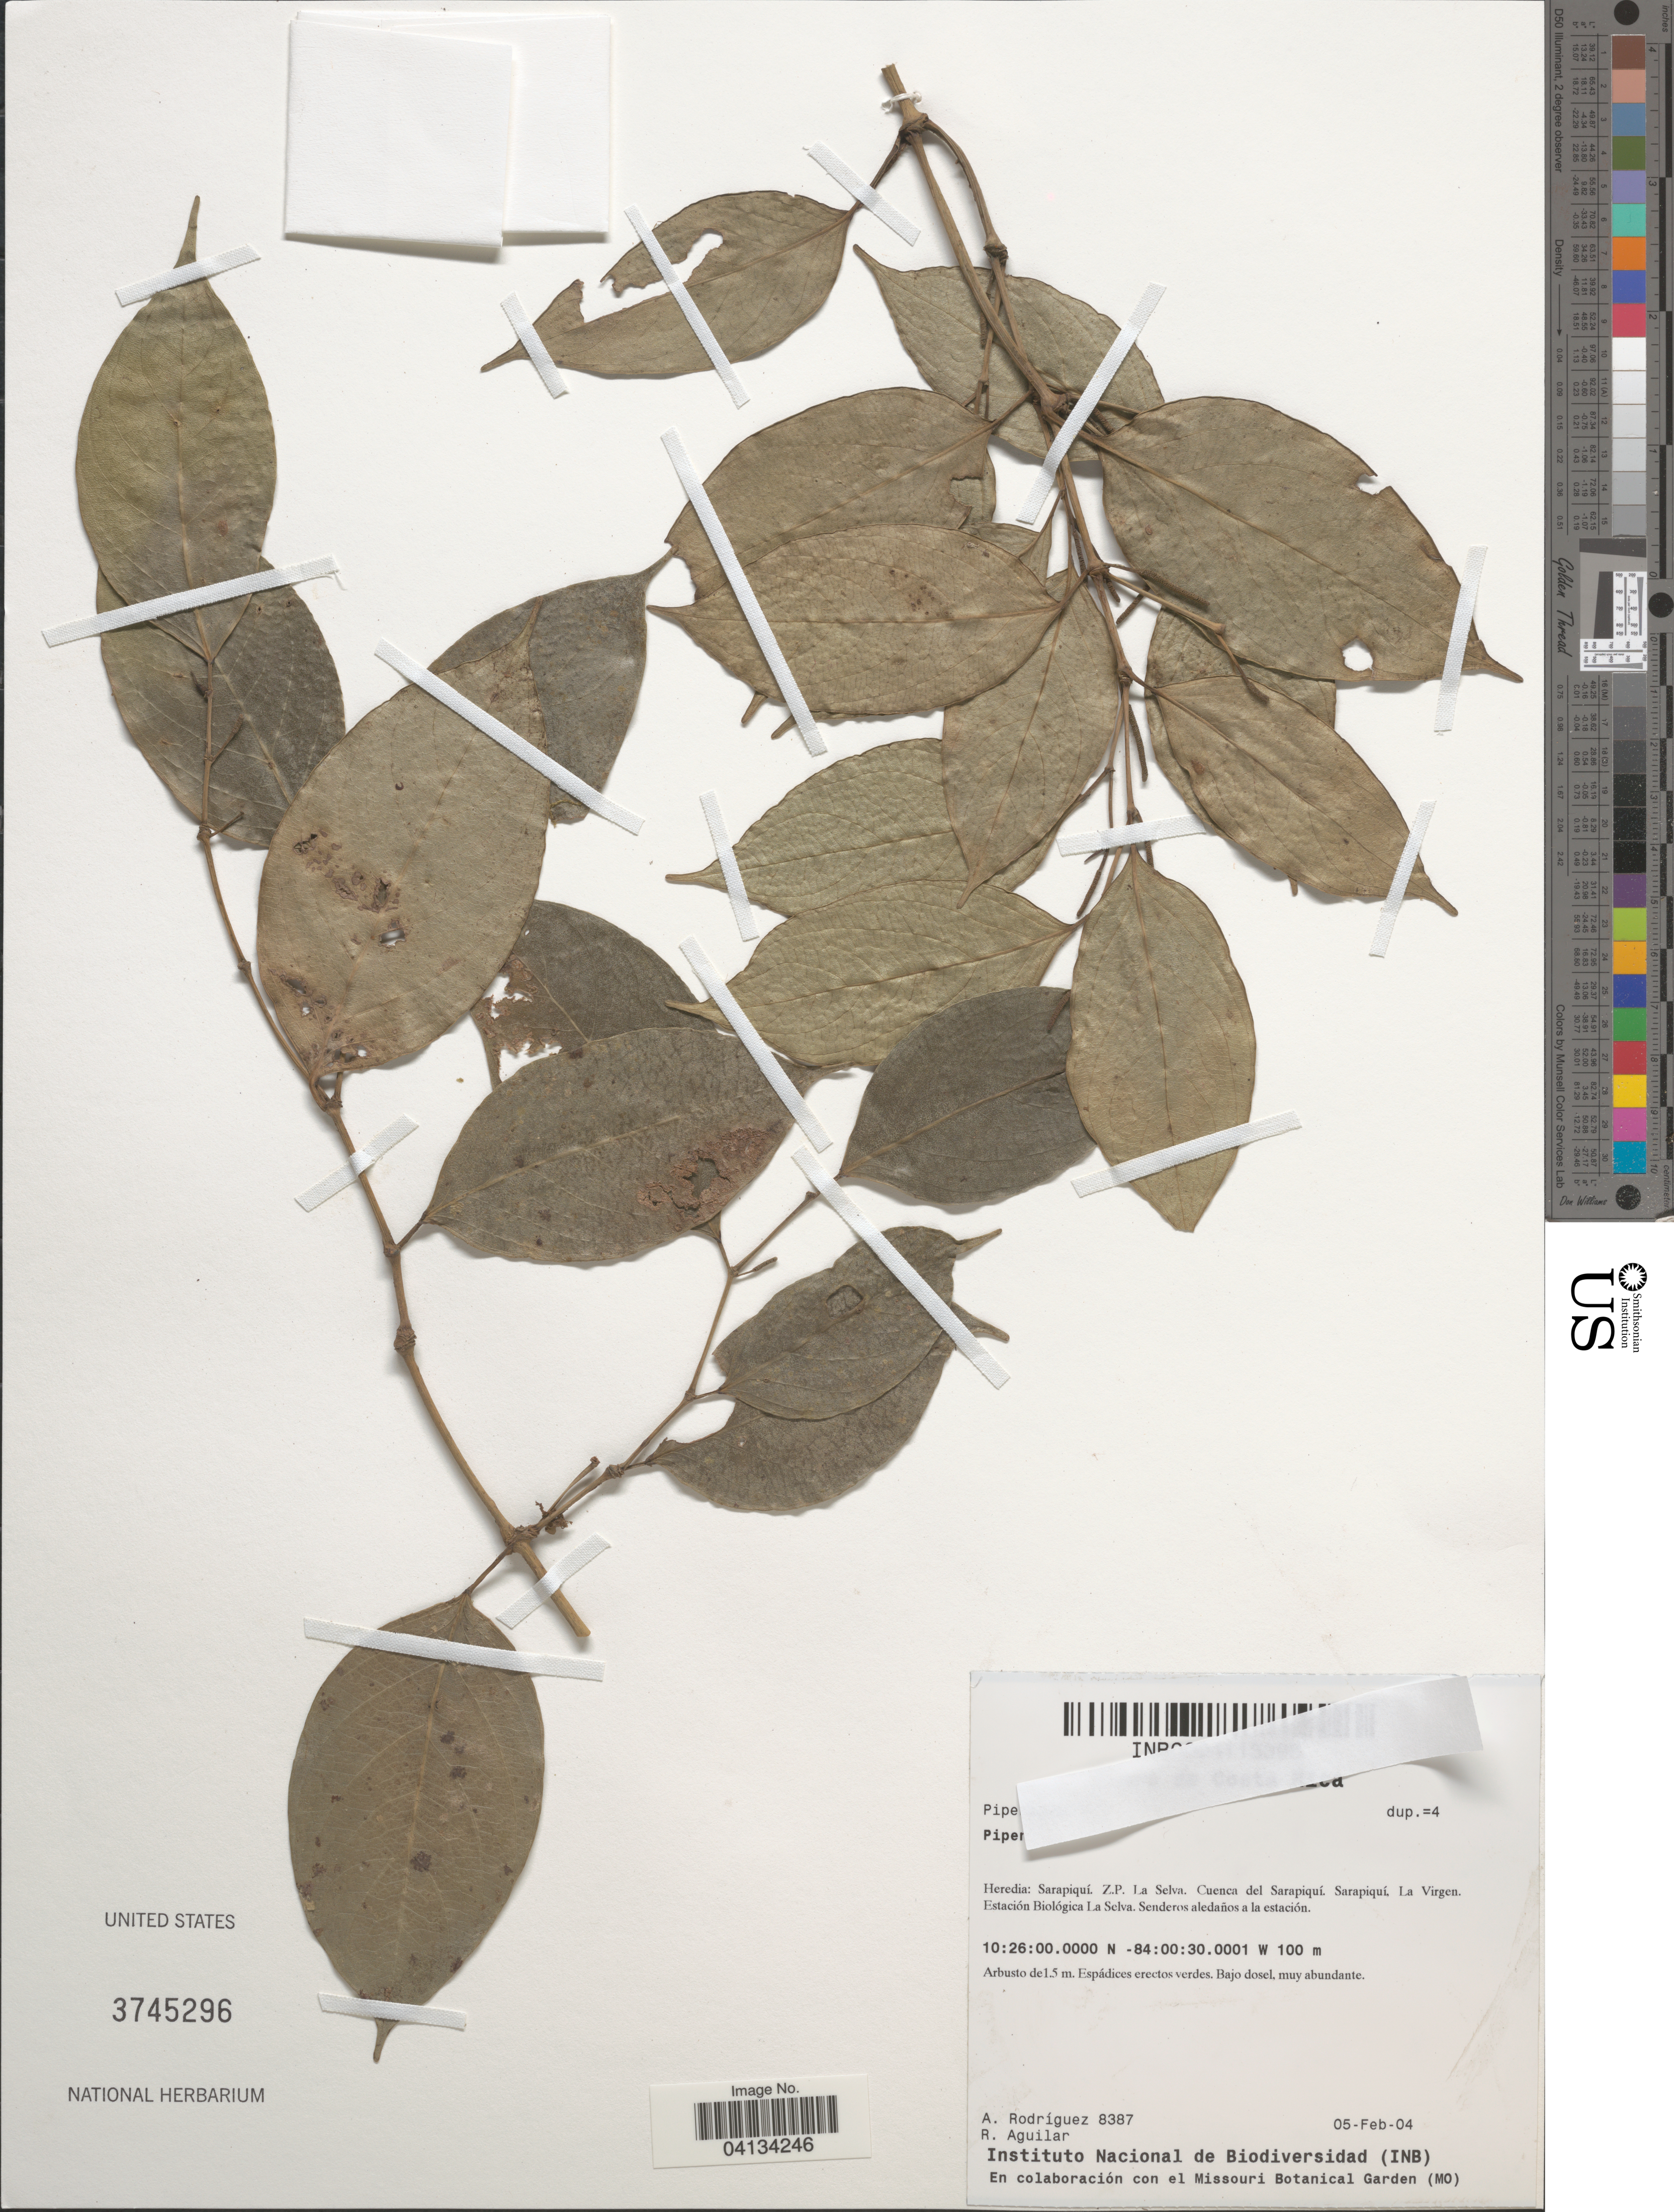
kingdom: Plantae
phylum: Tracheophyta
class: Magnoliopsida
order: Piperales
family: Piperaceae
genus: Piper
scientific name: Piper sp.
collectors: A. Rodríguez & R. Aguilar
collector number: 8387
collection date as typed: Transcribed d/m/y: 5/2/4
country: Costa Rica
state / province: Heredia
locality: Sarapiquí. Z.P. La Selva. Cuenca del Sarapiquí. Sarapiquí, La Virgen. Estación Biológica La Selva. Senderos aledaños a la estación.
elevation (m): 100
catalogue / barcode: US 3745296